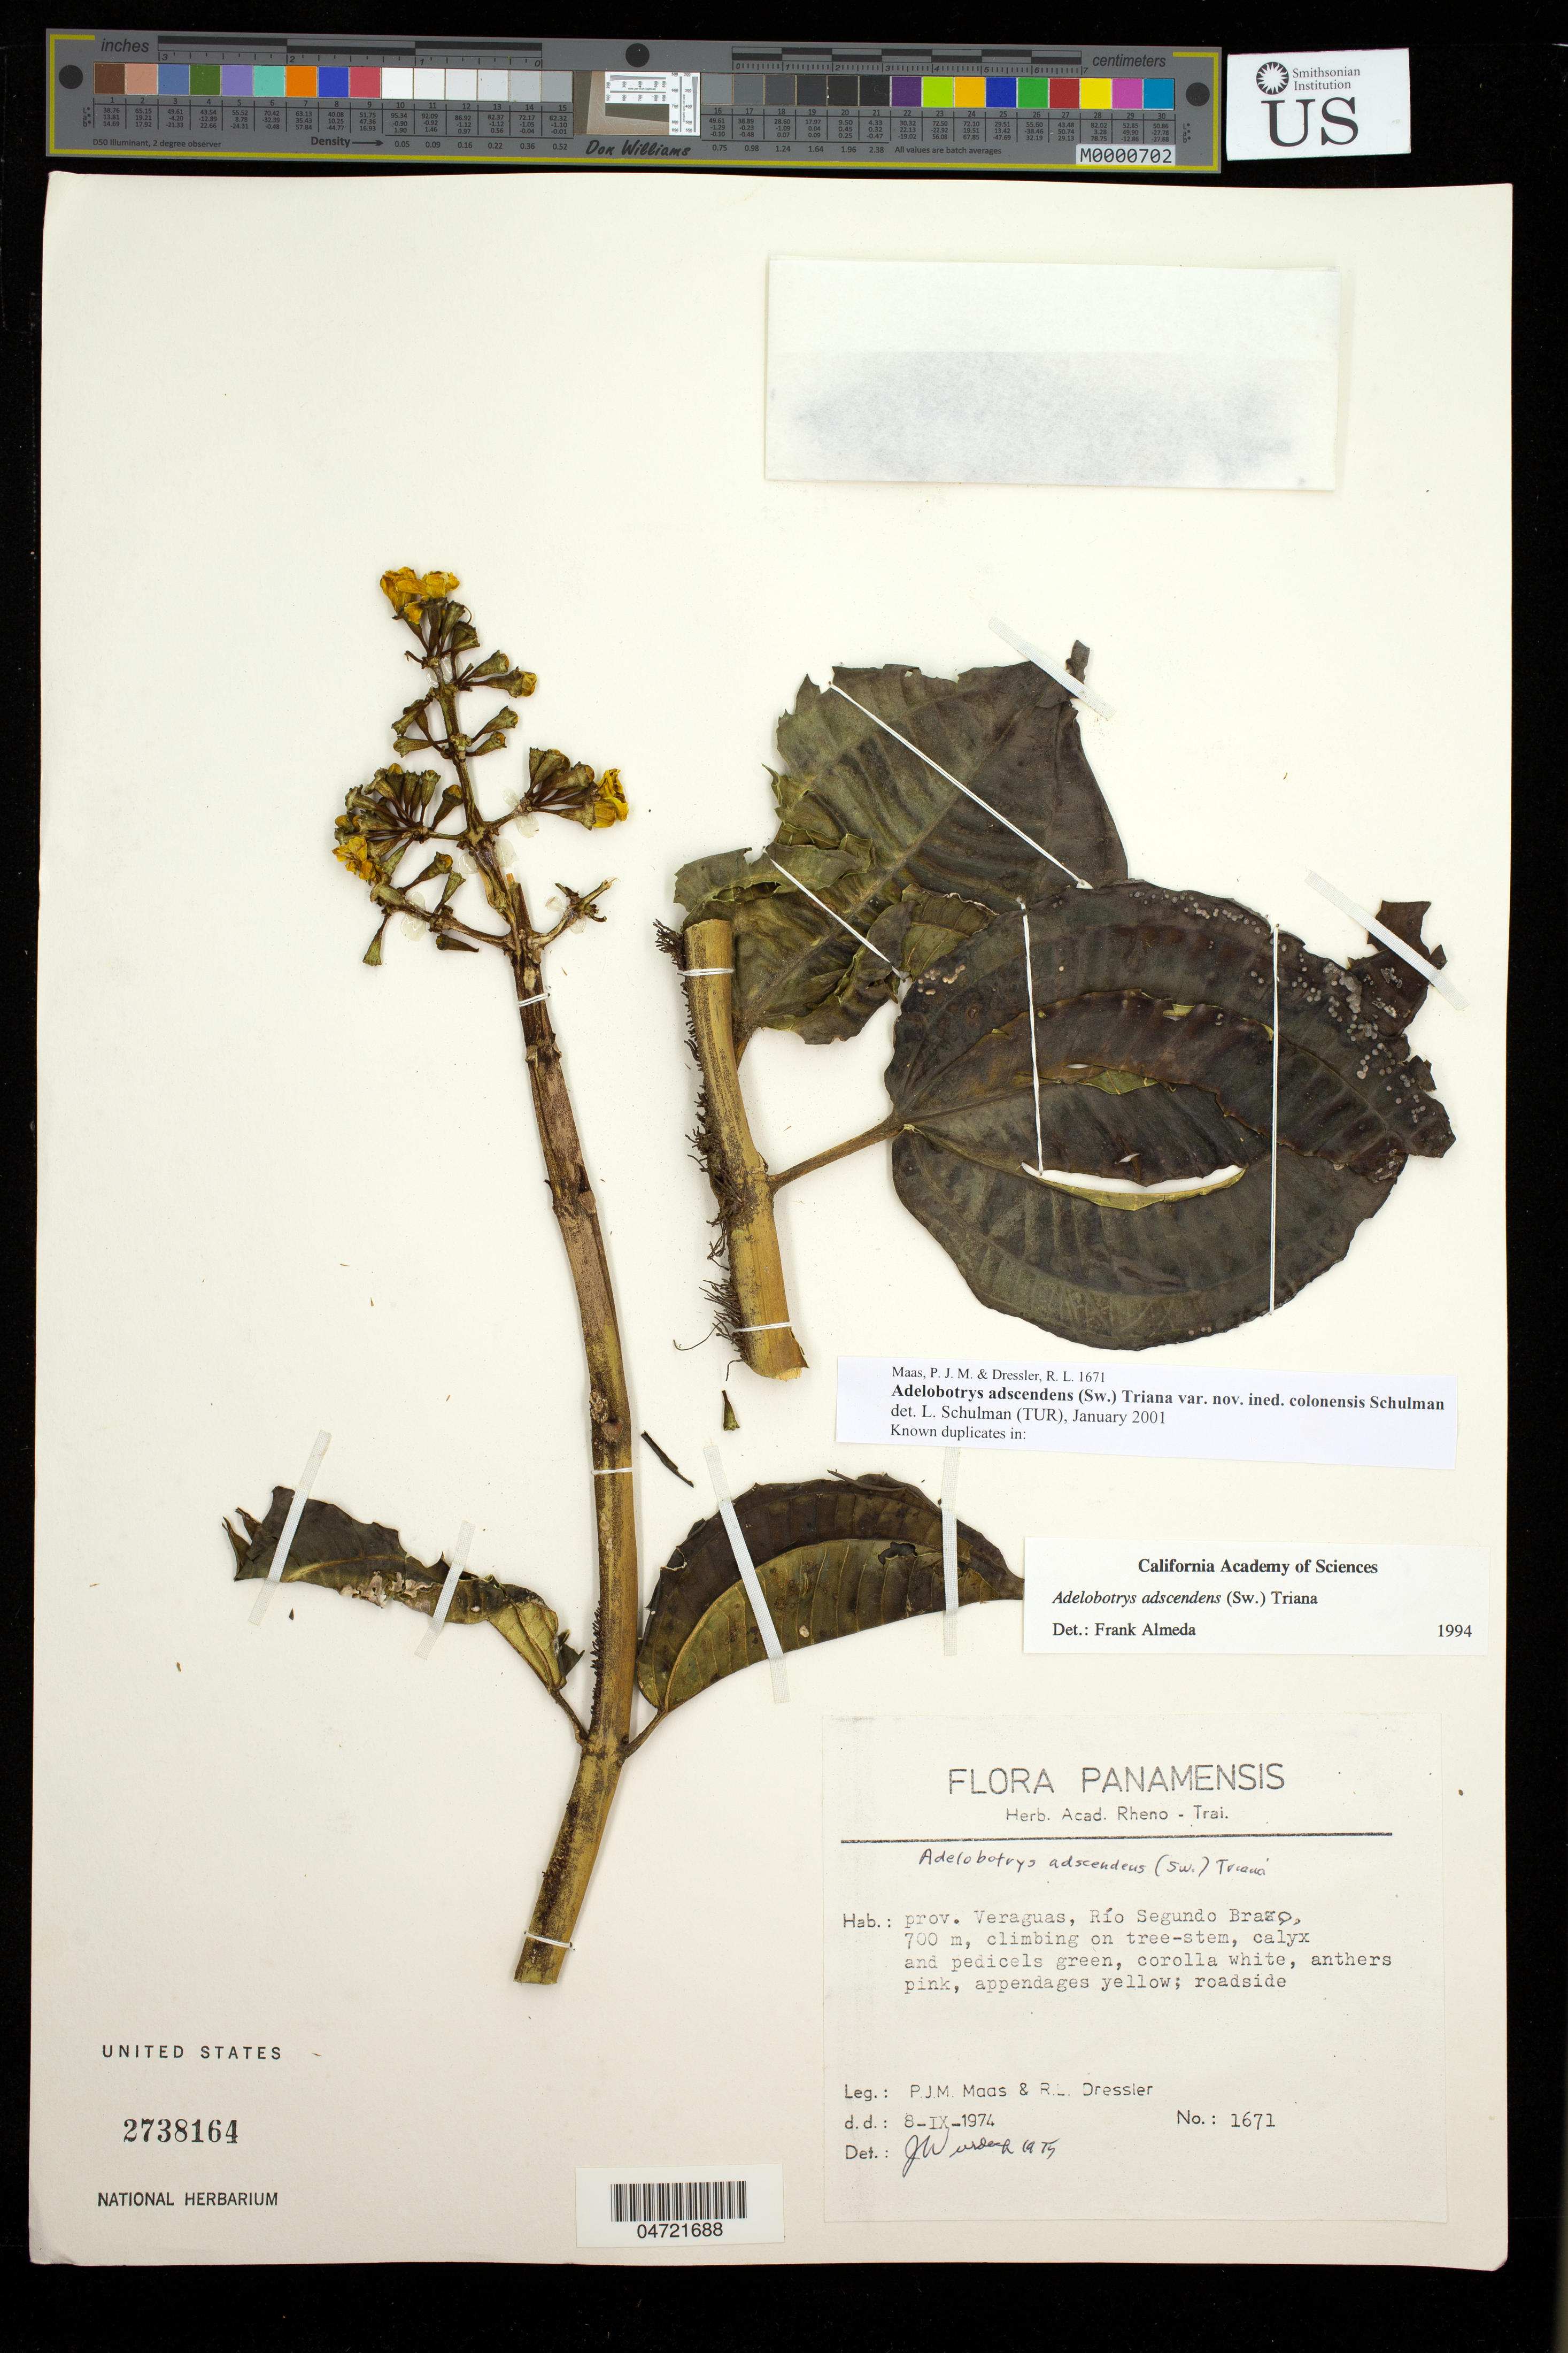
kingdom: Plantae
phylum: Tracheophyta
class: Magnoliopsida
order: Myrtales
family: Melastomataceae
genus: Adelobotrys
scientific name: Adelobotrys adscendens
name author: (Sw.) Triana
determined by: Schulman, Leif, (TUR), University of Turku (FINLAND)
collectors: P. Maas & R. Dressler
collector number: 1671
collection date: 1974-09-08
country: Panama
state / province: Veraguas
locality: Río Segundo Brazo, forest along creek.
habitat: roadside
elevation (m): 700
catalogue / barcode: US 2738164